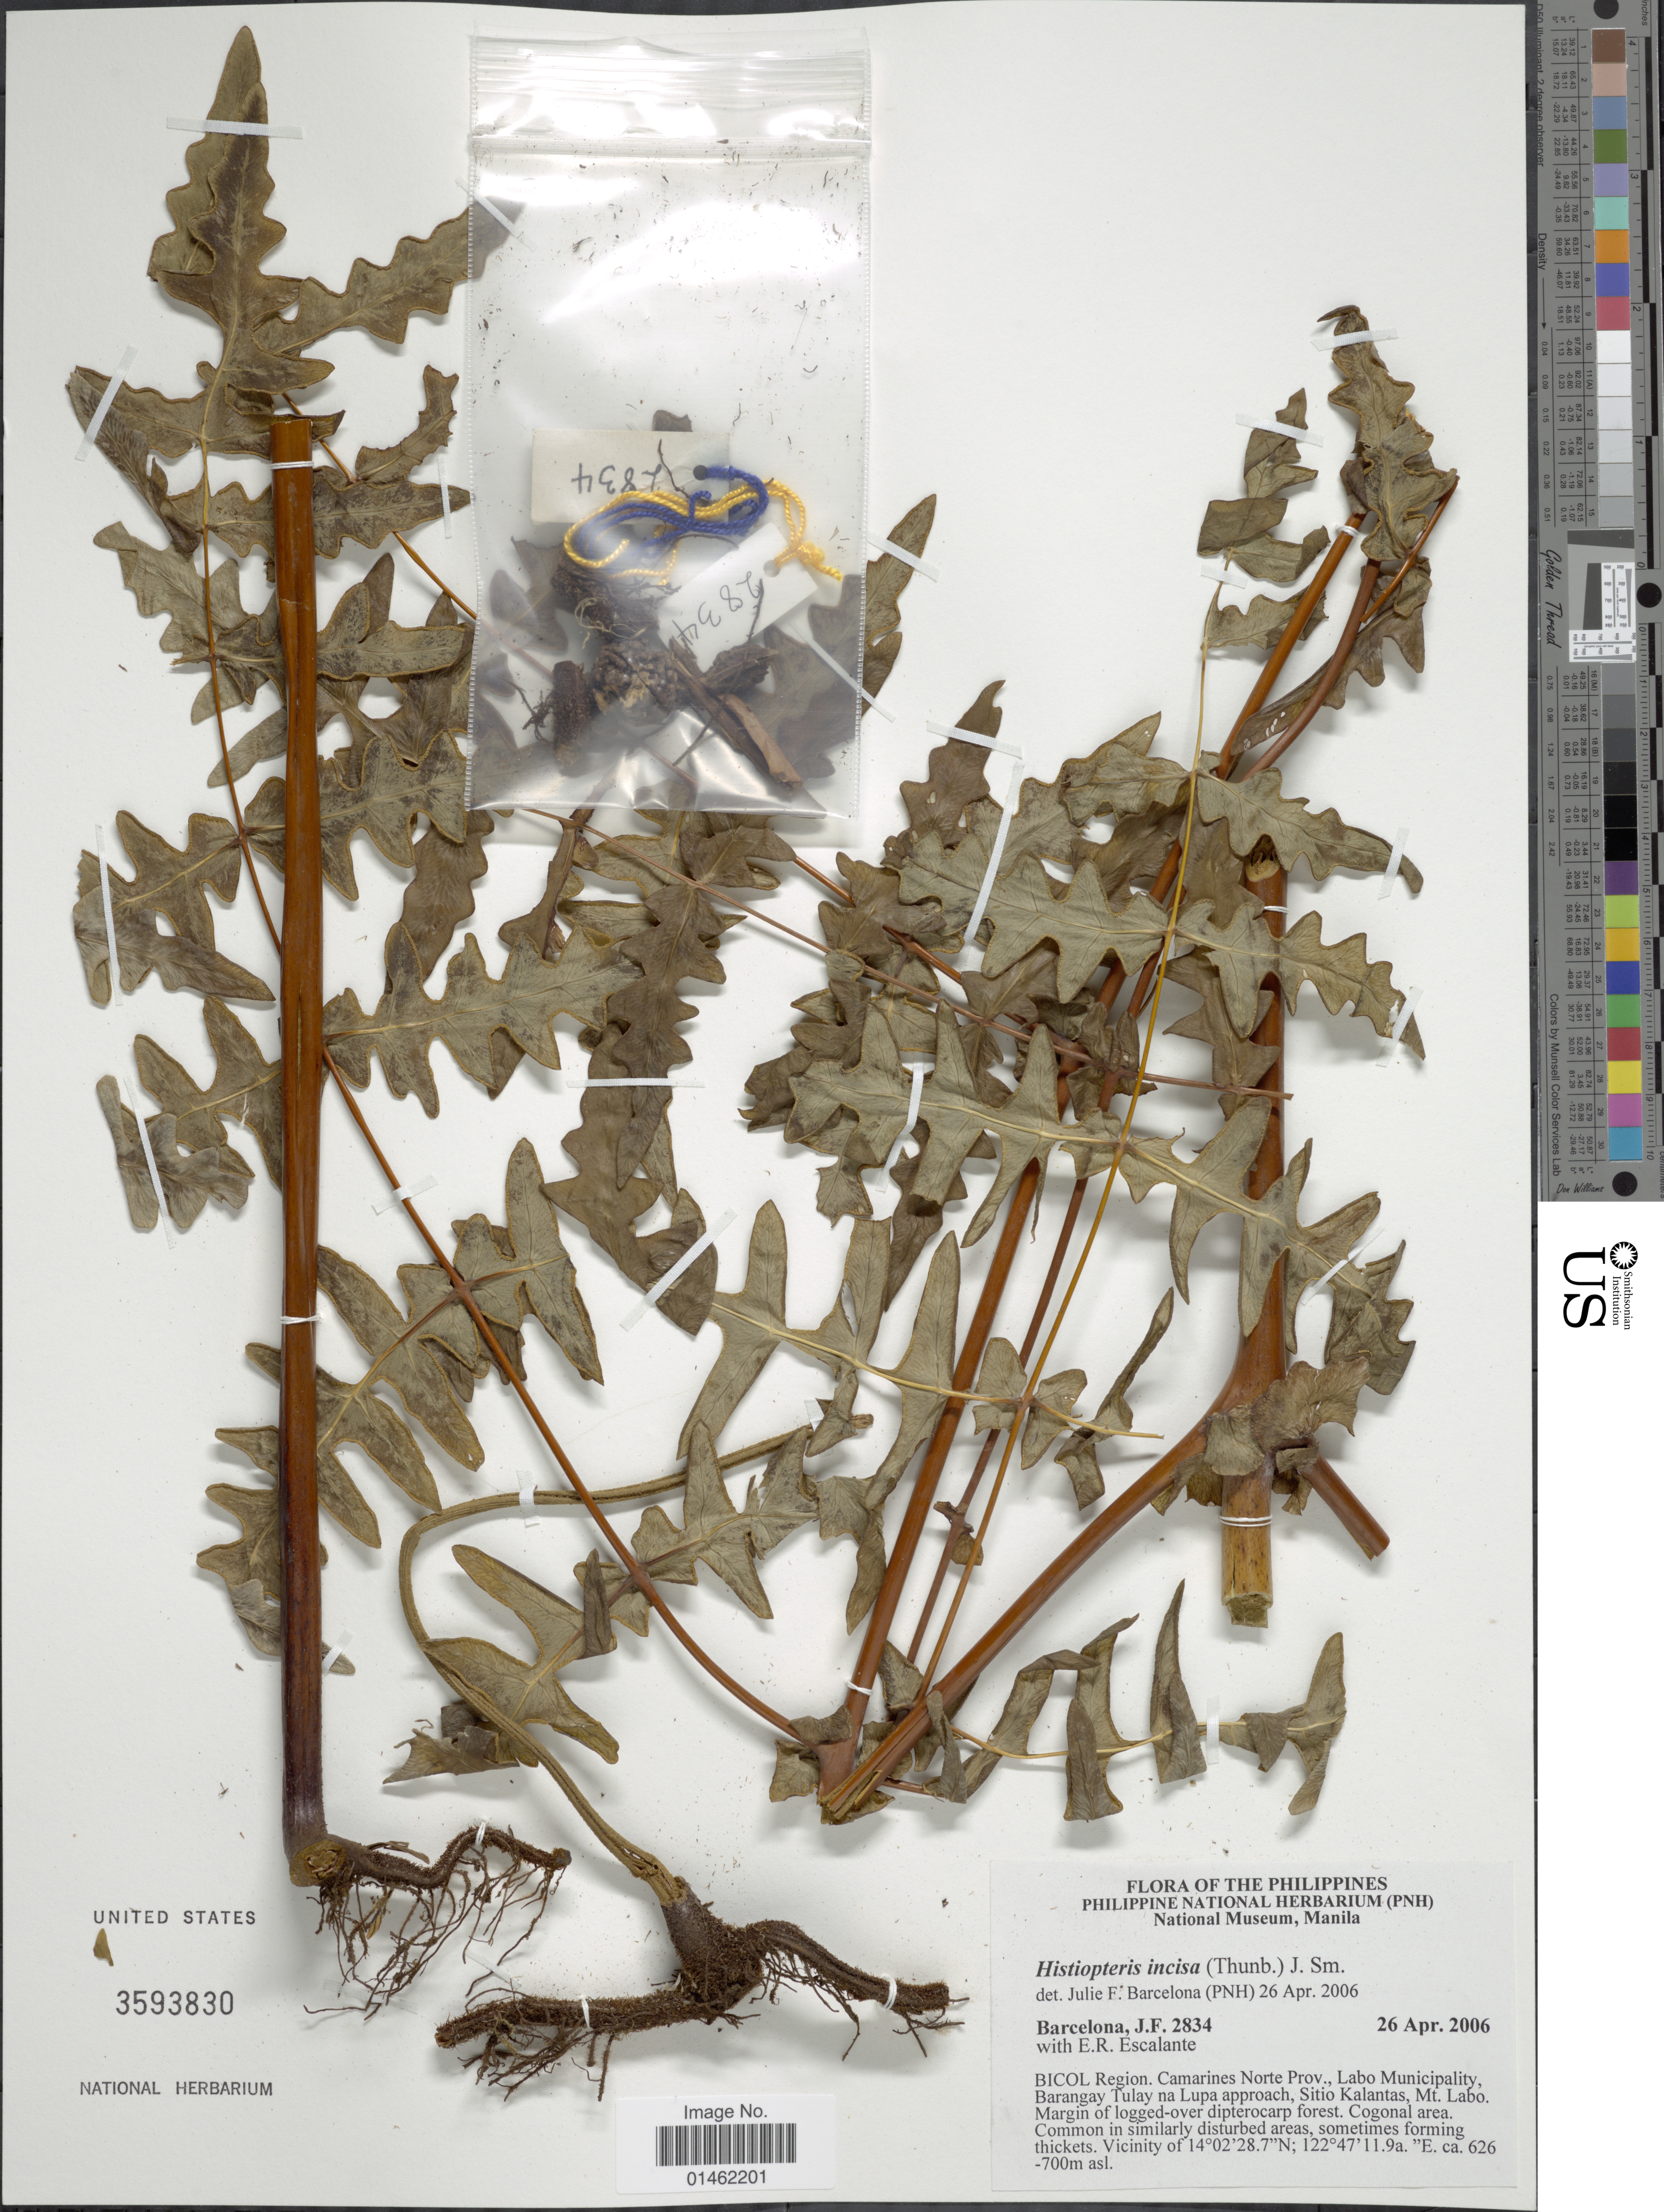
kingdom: Plantae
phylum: Tracheophyta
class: Polypodiopsida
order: Polypodiales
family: Dennstaedtiaceae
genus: Histiopteris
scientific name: Histiopteris incisa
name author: (Thunb.) J. Sm.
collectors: J. F. Barcelona & E. Escalante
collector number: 2834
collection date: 2006-04-26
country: Philippines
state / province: Bicol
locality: Bicol Region. Camarines Norte Prov., Labo Municpality, Barangay Tulay na Lupa approach,Sitio Kalantas, Mt Labo, Cogonal area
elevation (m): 626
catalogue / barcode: US 3593830